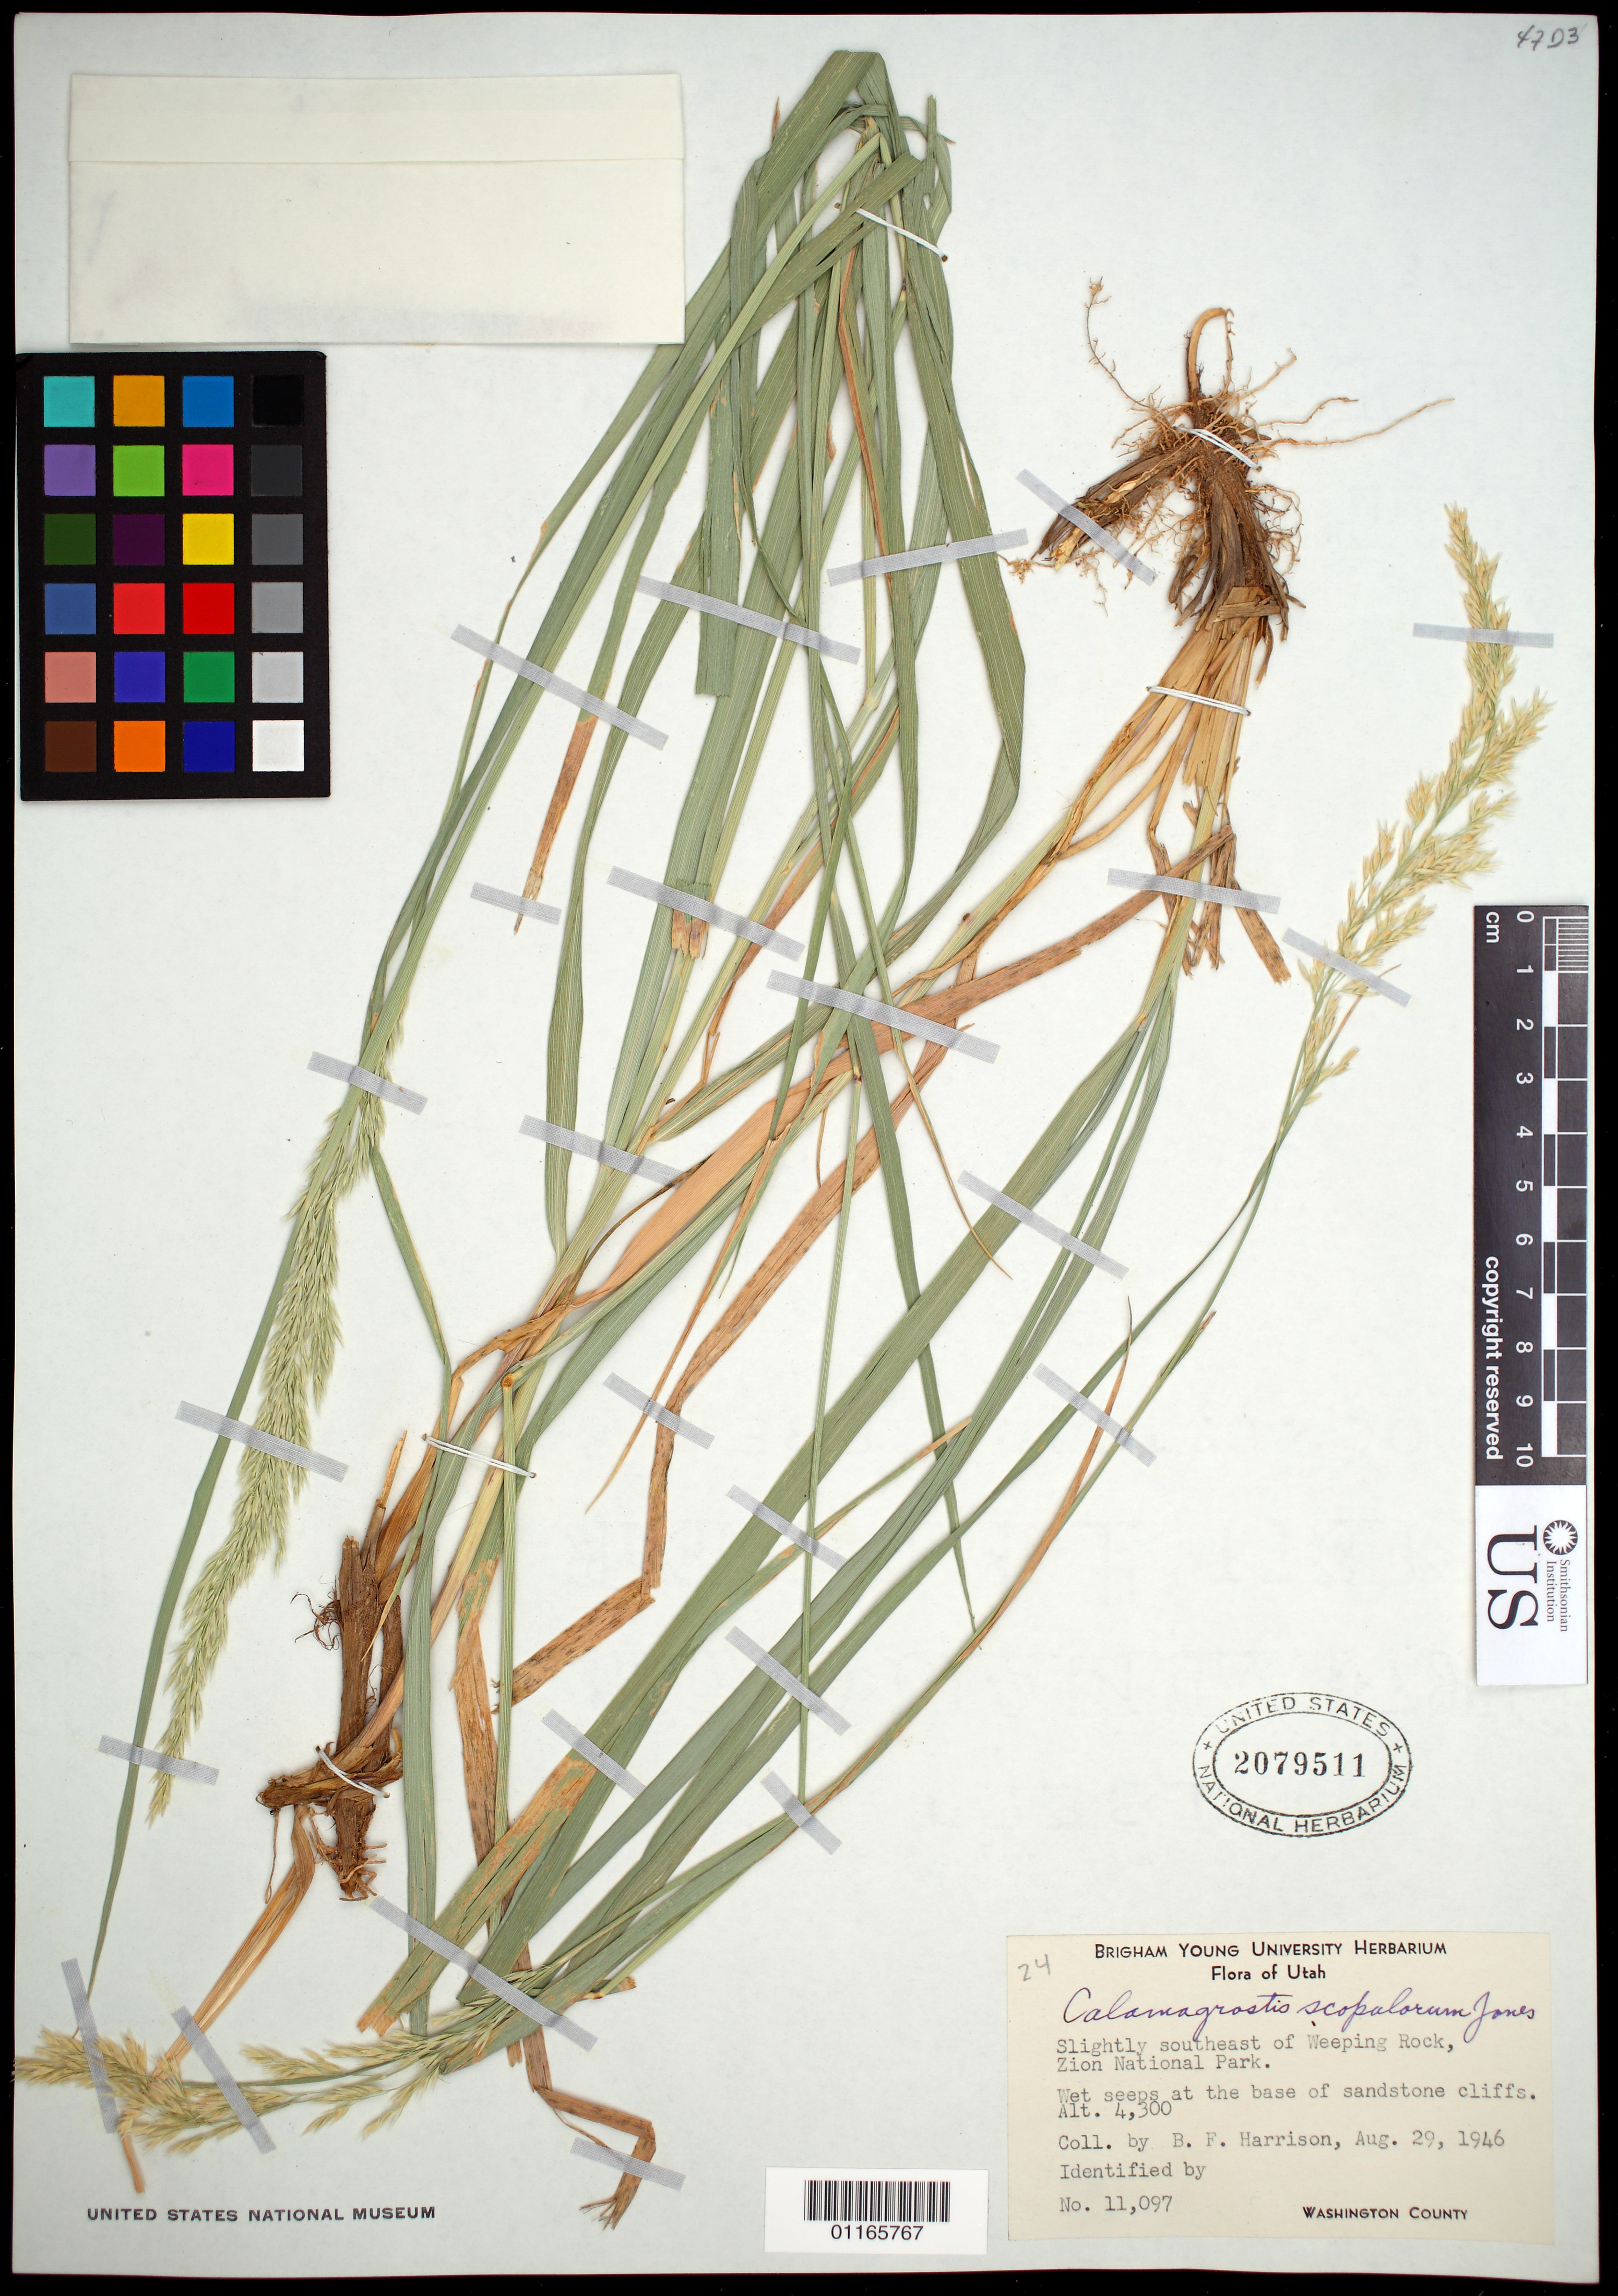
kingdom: Plantae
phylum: Tracheophyta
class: Liliopsida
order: Poales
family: Poaceae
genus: Calamagrostis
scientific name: Calamagrostis scopulorum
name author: M.E. Jones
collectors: B. F. Harrison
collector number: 11097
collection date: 1946-08-29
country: United States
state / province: Utah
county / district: Washington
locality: Slightly southeast of Weeping Rock, Zion National Park.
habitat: Wet seeps at the base of sandstone cliffs.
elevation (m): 1311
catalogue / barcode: US 2079511